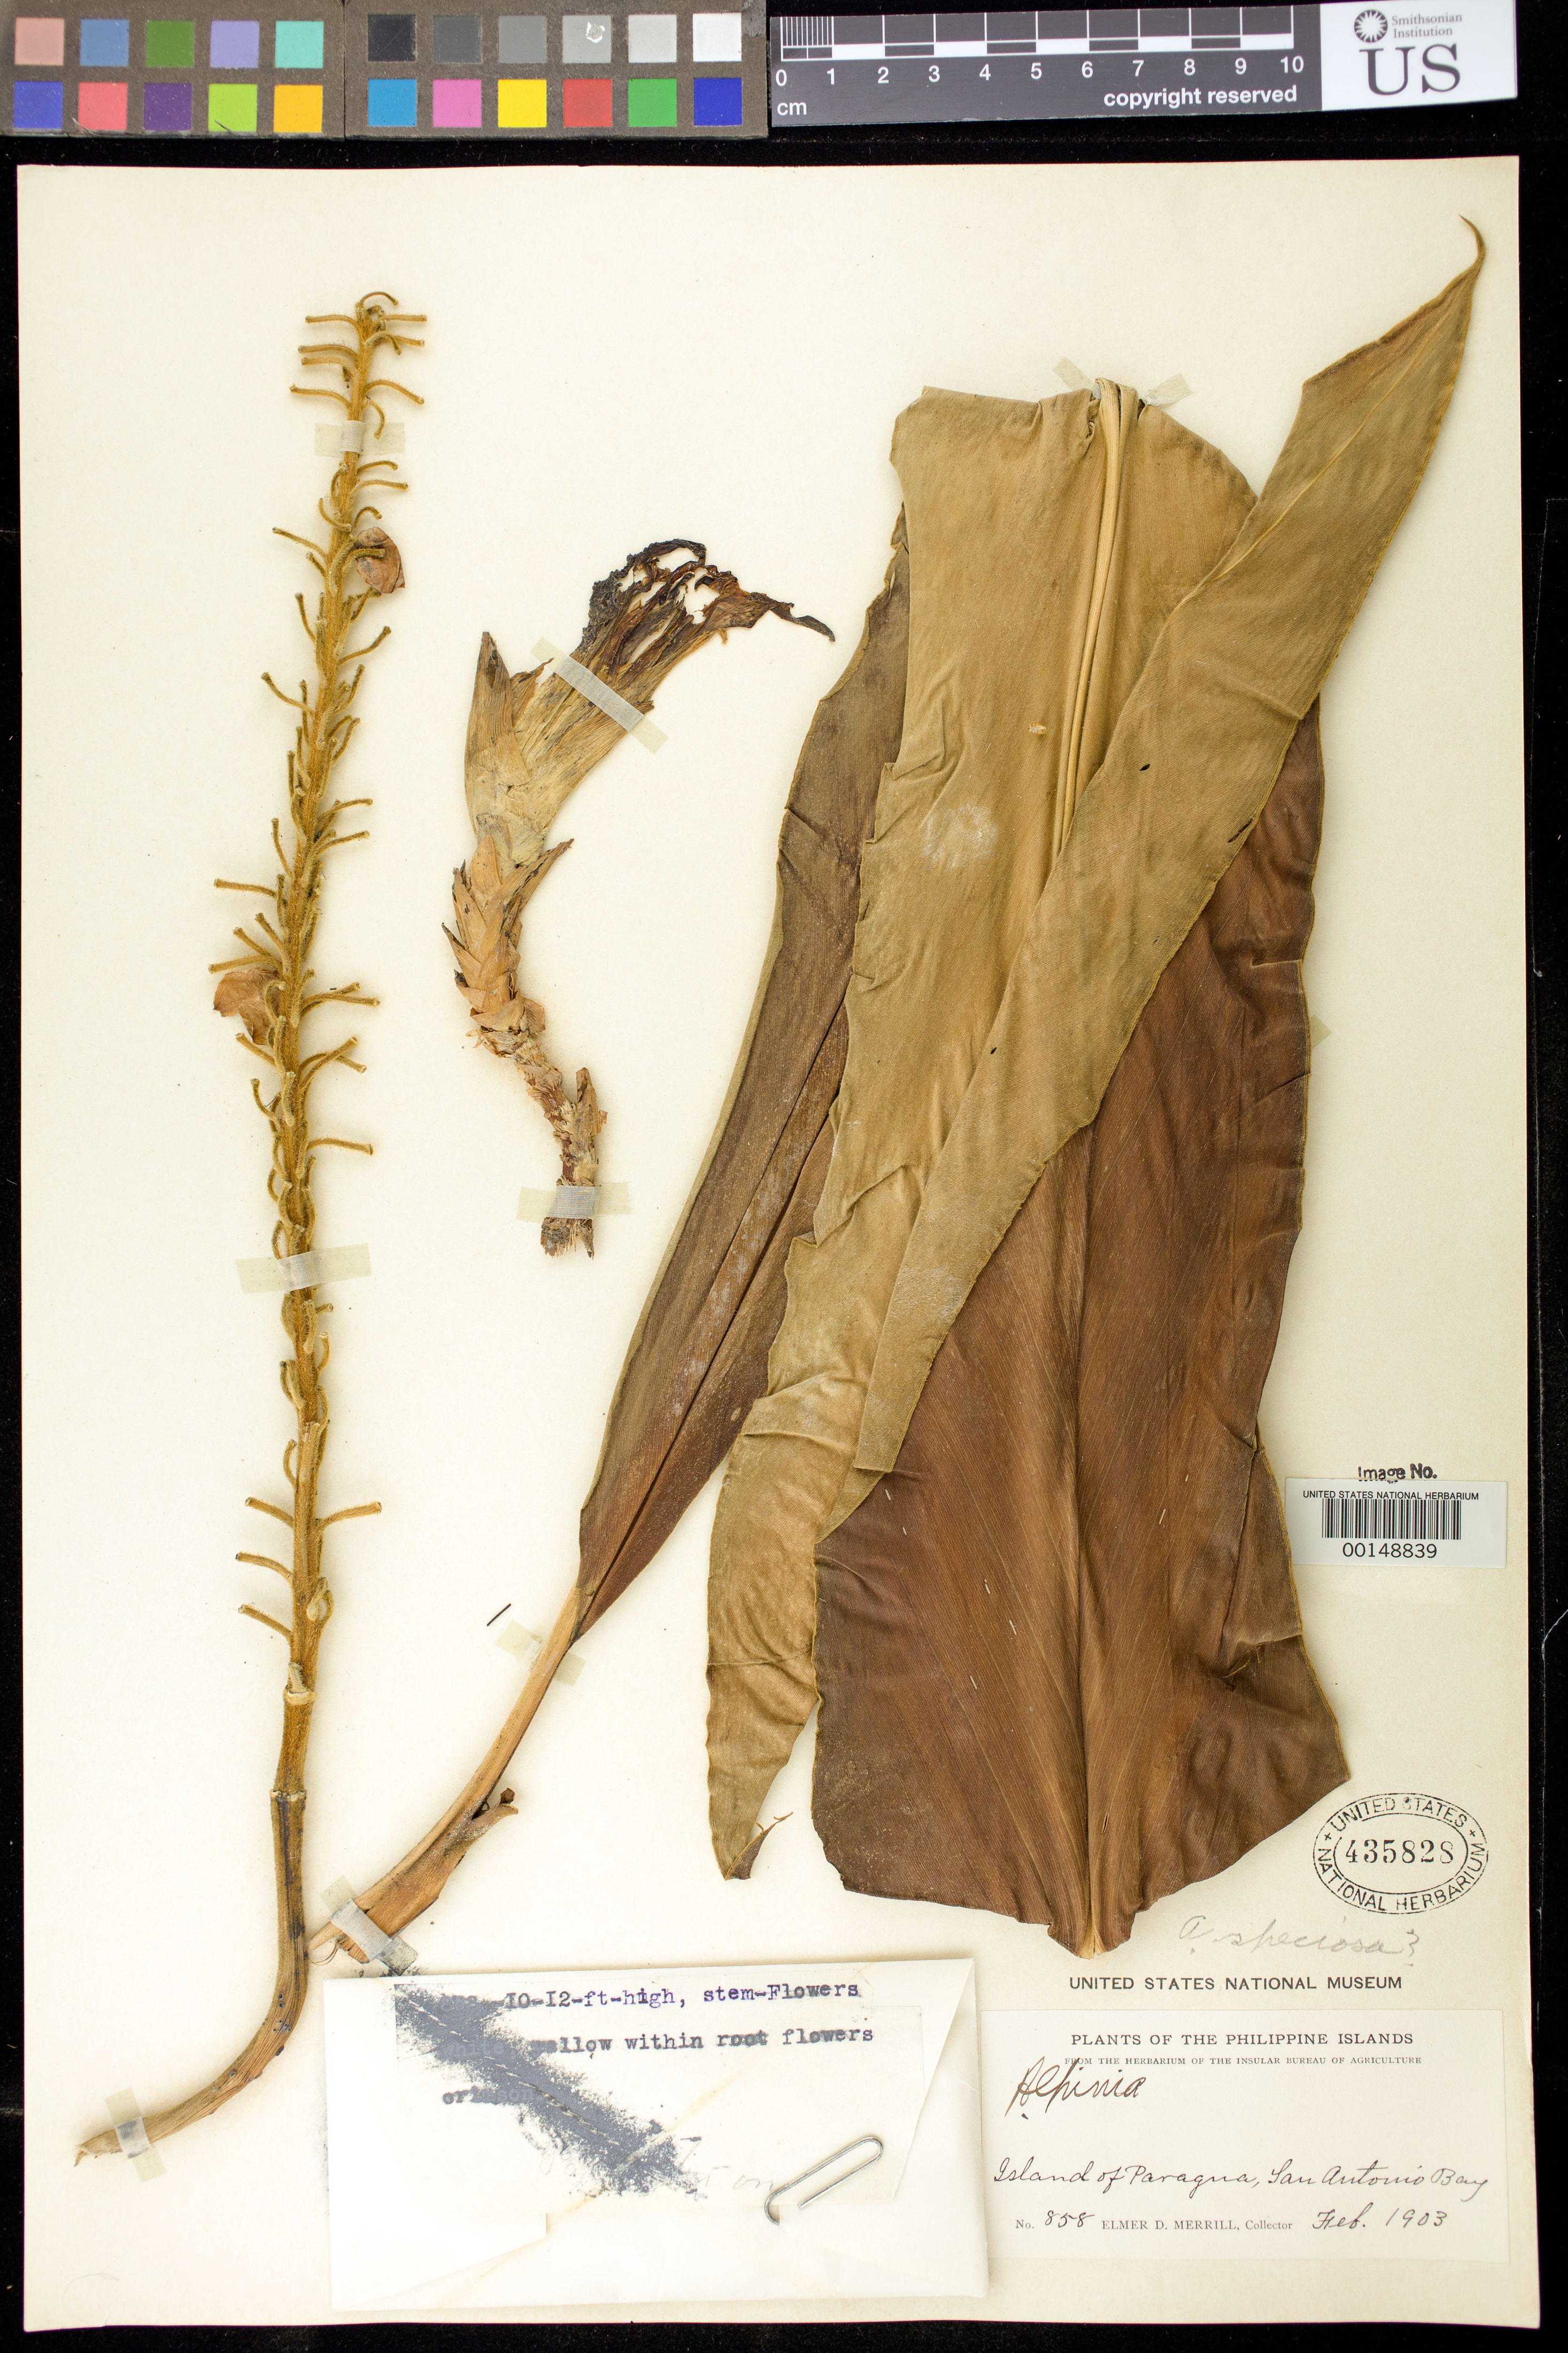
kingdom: Plantae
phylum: Tracheophyta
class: Liliopsida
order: Zingiberales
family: Zingiberaceae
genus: Alpinia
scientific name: Alpinia haenkei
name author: C. Presl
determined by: Docot, Rudolph Valentino A.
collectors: E. D. Merrill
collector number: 858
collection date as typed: Feb 1903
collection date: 1903-02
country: Philippines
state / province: Mimaropa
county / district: Palawan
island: Palawan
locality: Paragua island [= palawan island], san antonio bay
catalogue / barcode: US 435828